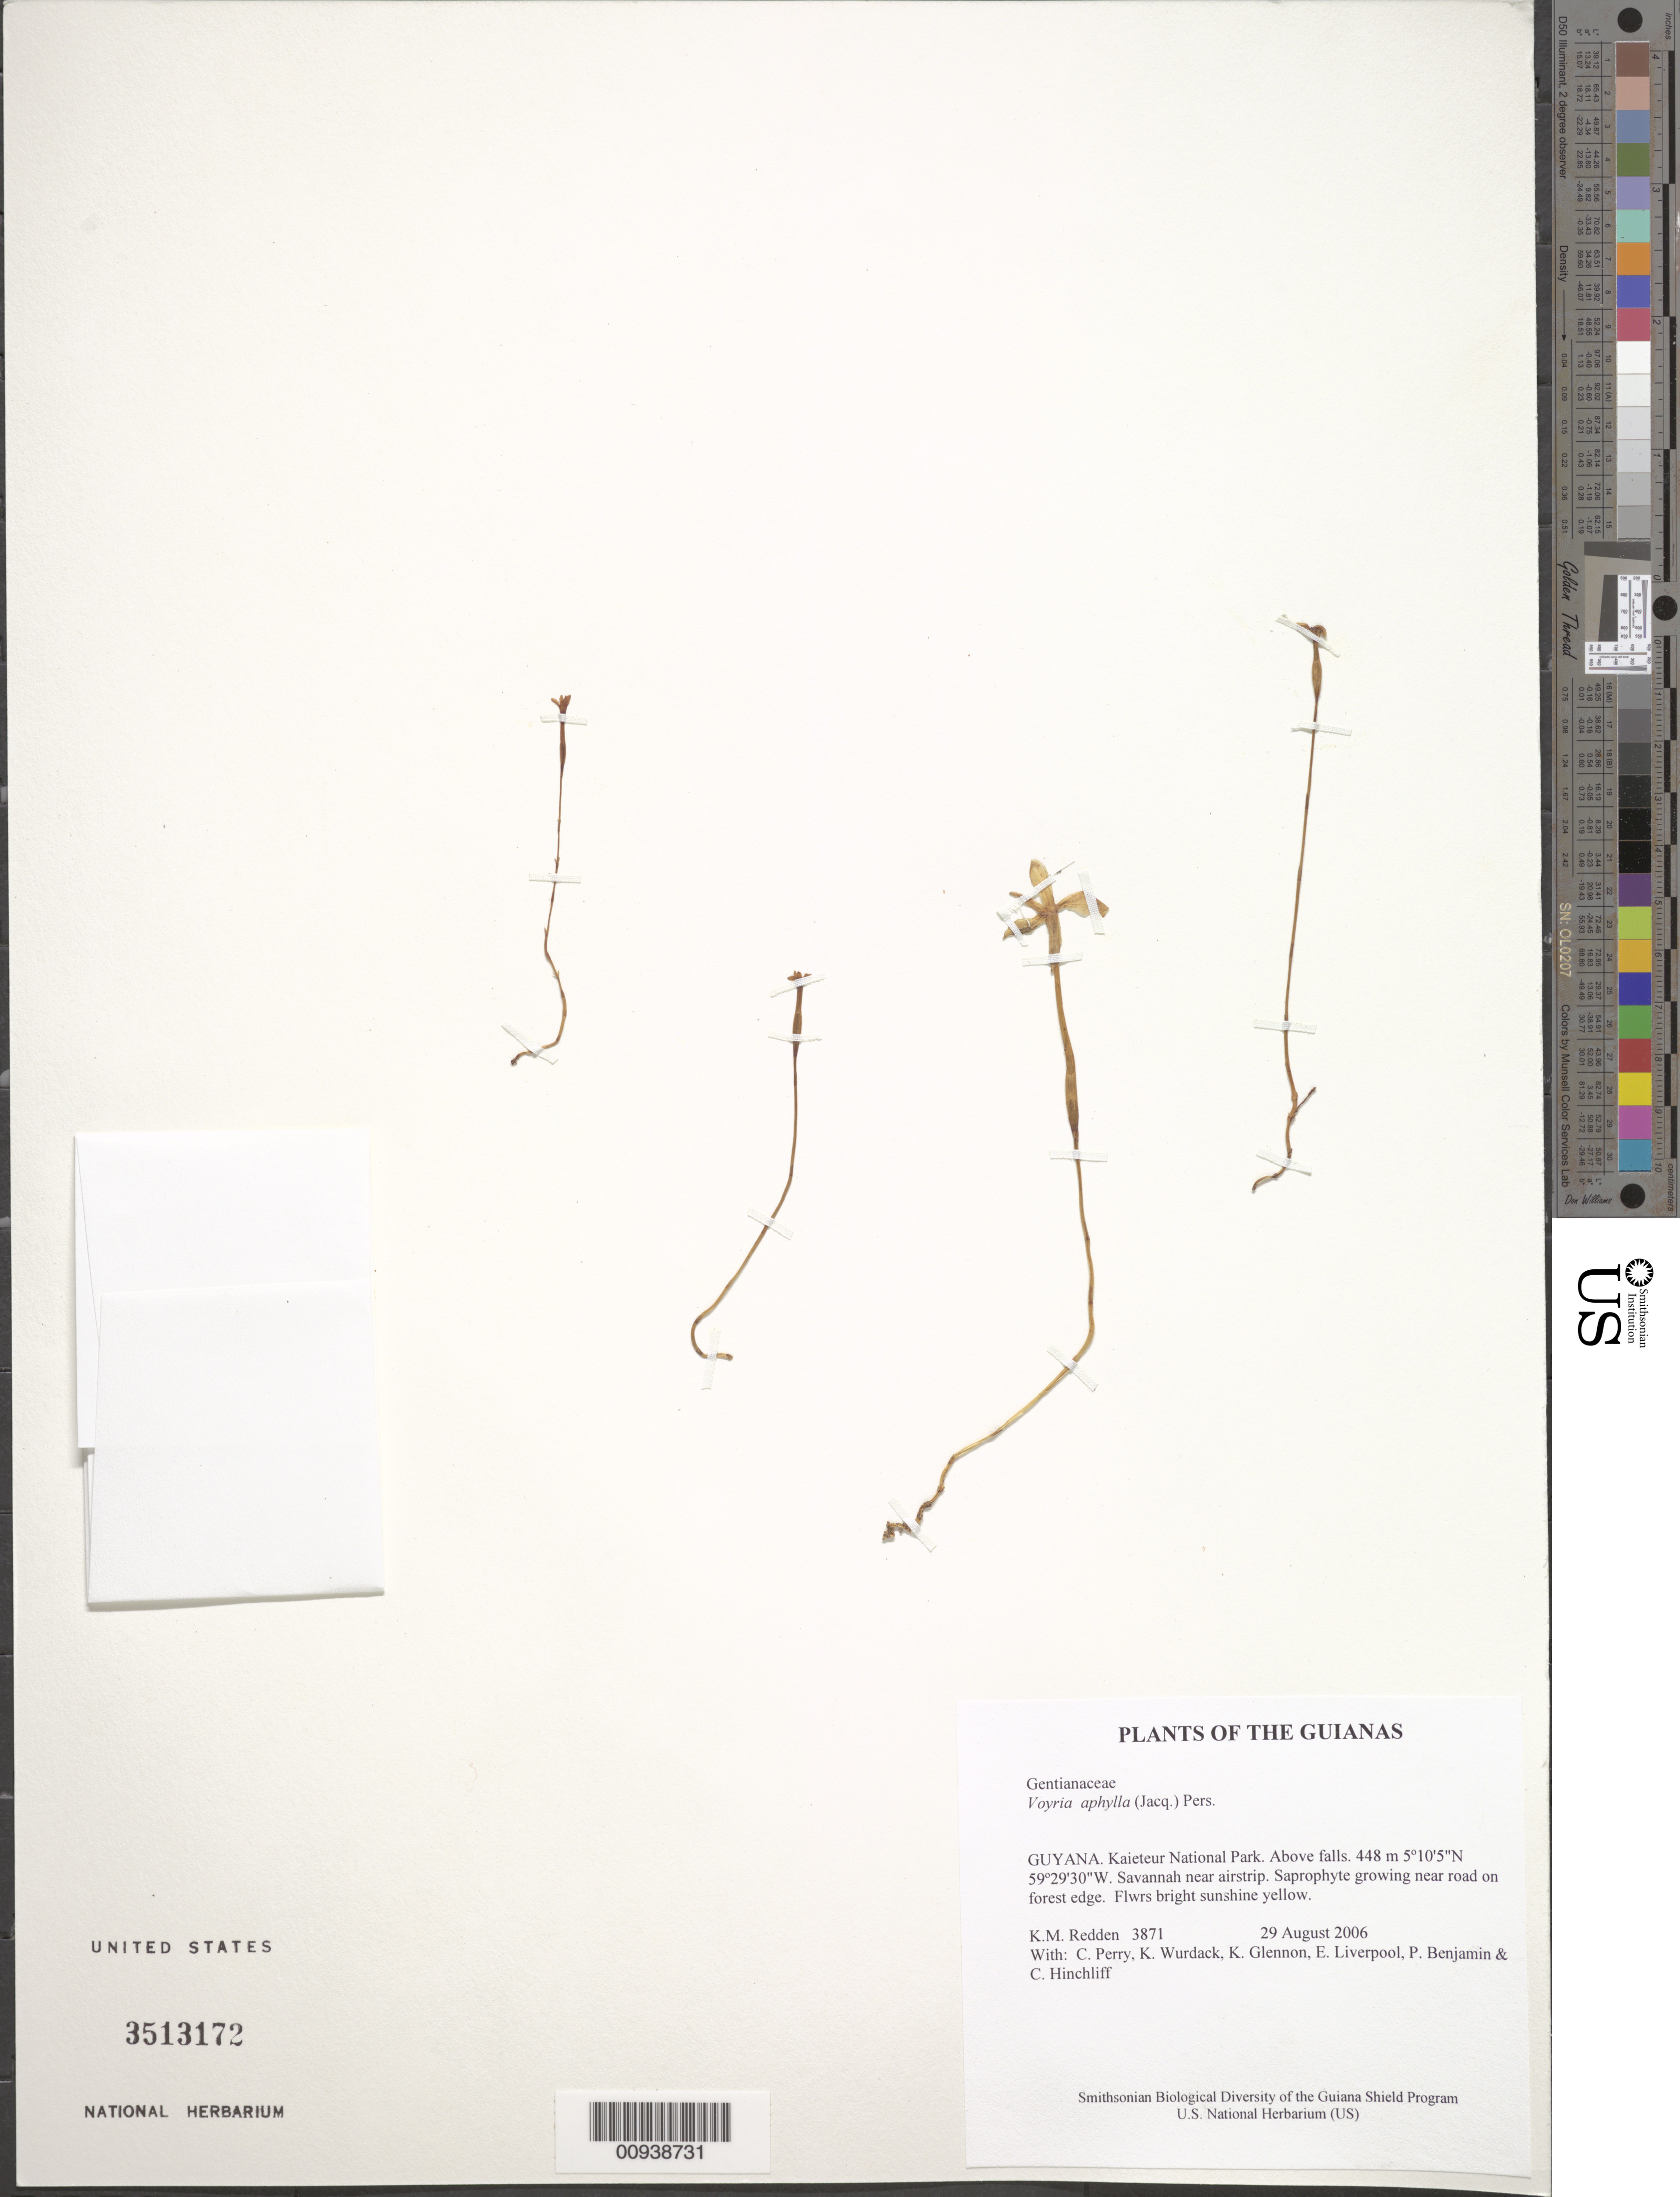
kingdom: Plantae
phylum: Tracheophyta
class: Magnoliopsida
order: Gentianales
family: Gentianaceae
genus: Voyria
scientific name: Voyria aphylla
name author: (Jacq.) Pers.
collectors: K. M. Redden, C. Perry, K. Wurdack, K. Glennon, E. Liverpool, P. Benjamin & C. E. Hinchliff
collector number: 3871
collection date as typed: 29 August 2006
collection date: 2006-08-29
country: Guyana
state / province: Potaro-Siparuni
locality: Kaieteur National Park. Above falls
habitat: Savanna near airstrip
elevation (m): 448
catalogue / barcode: US 3513172